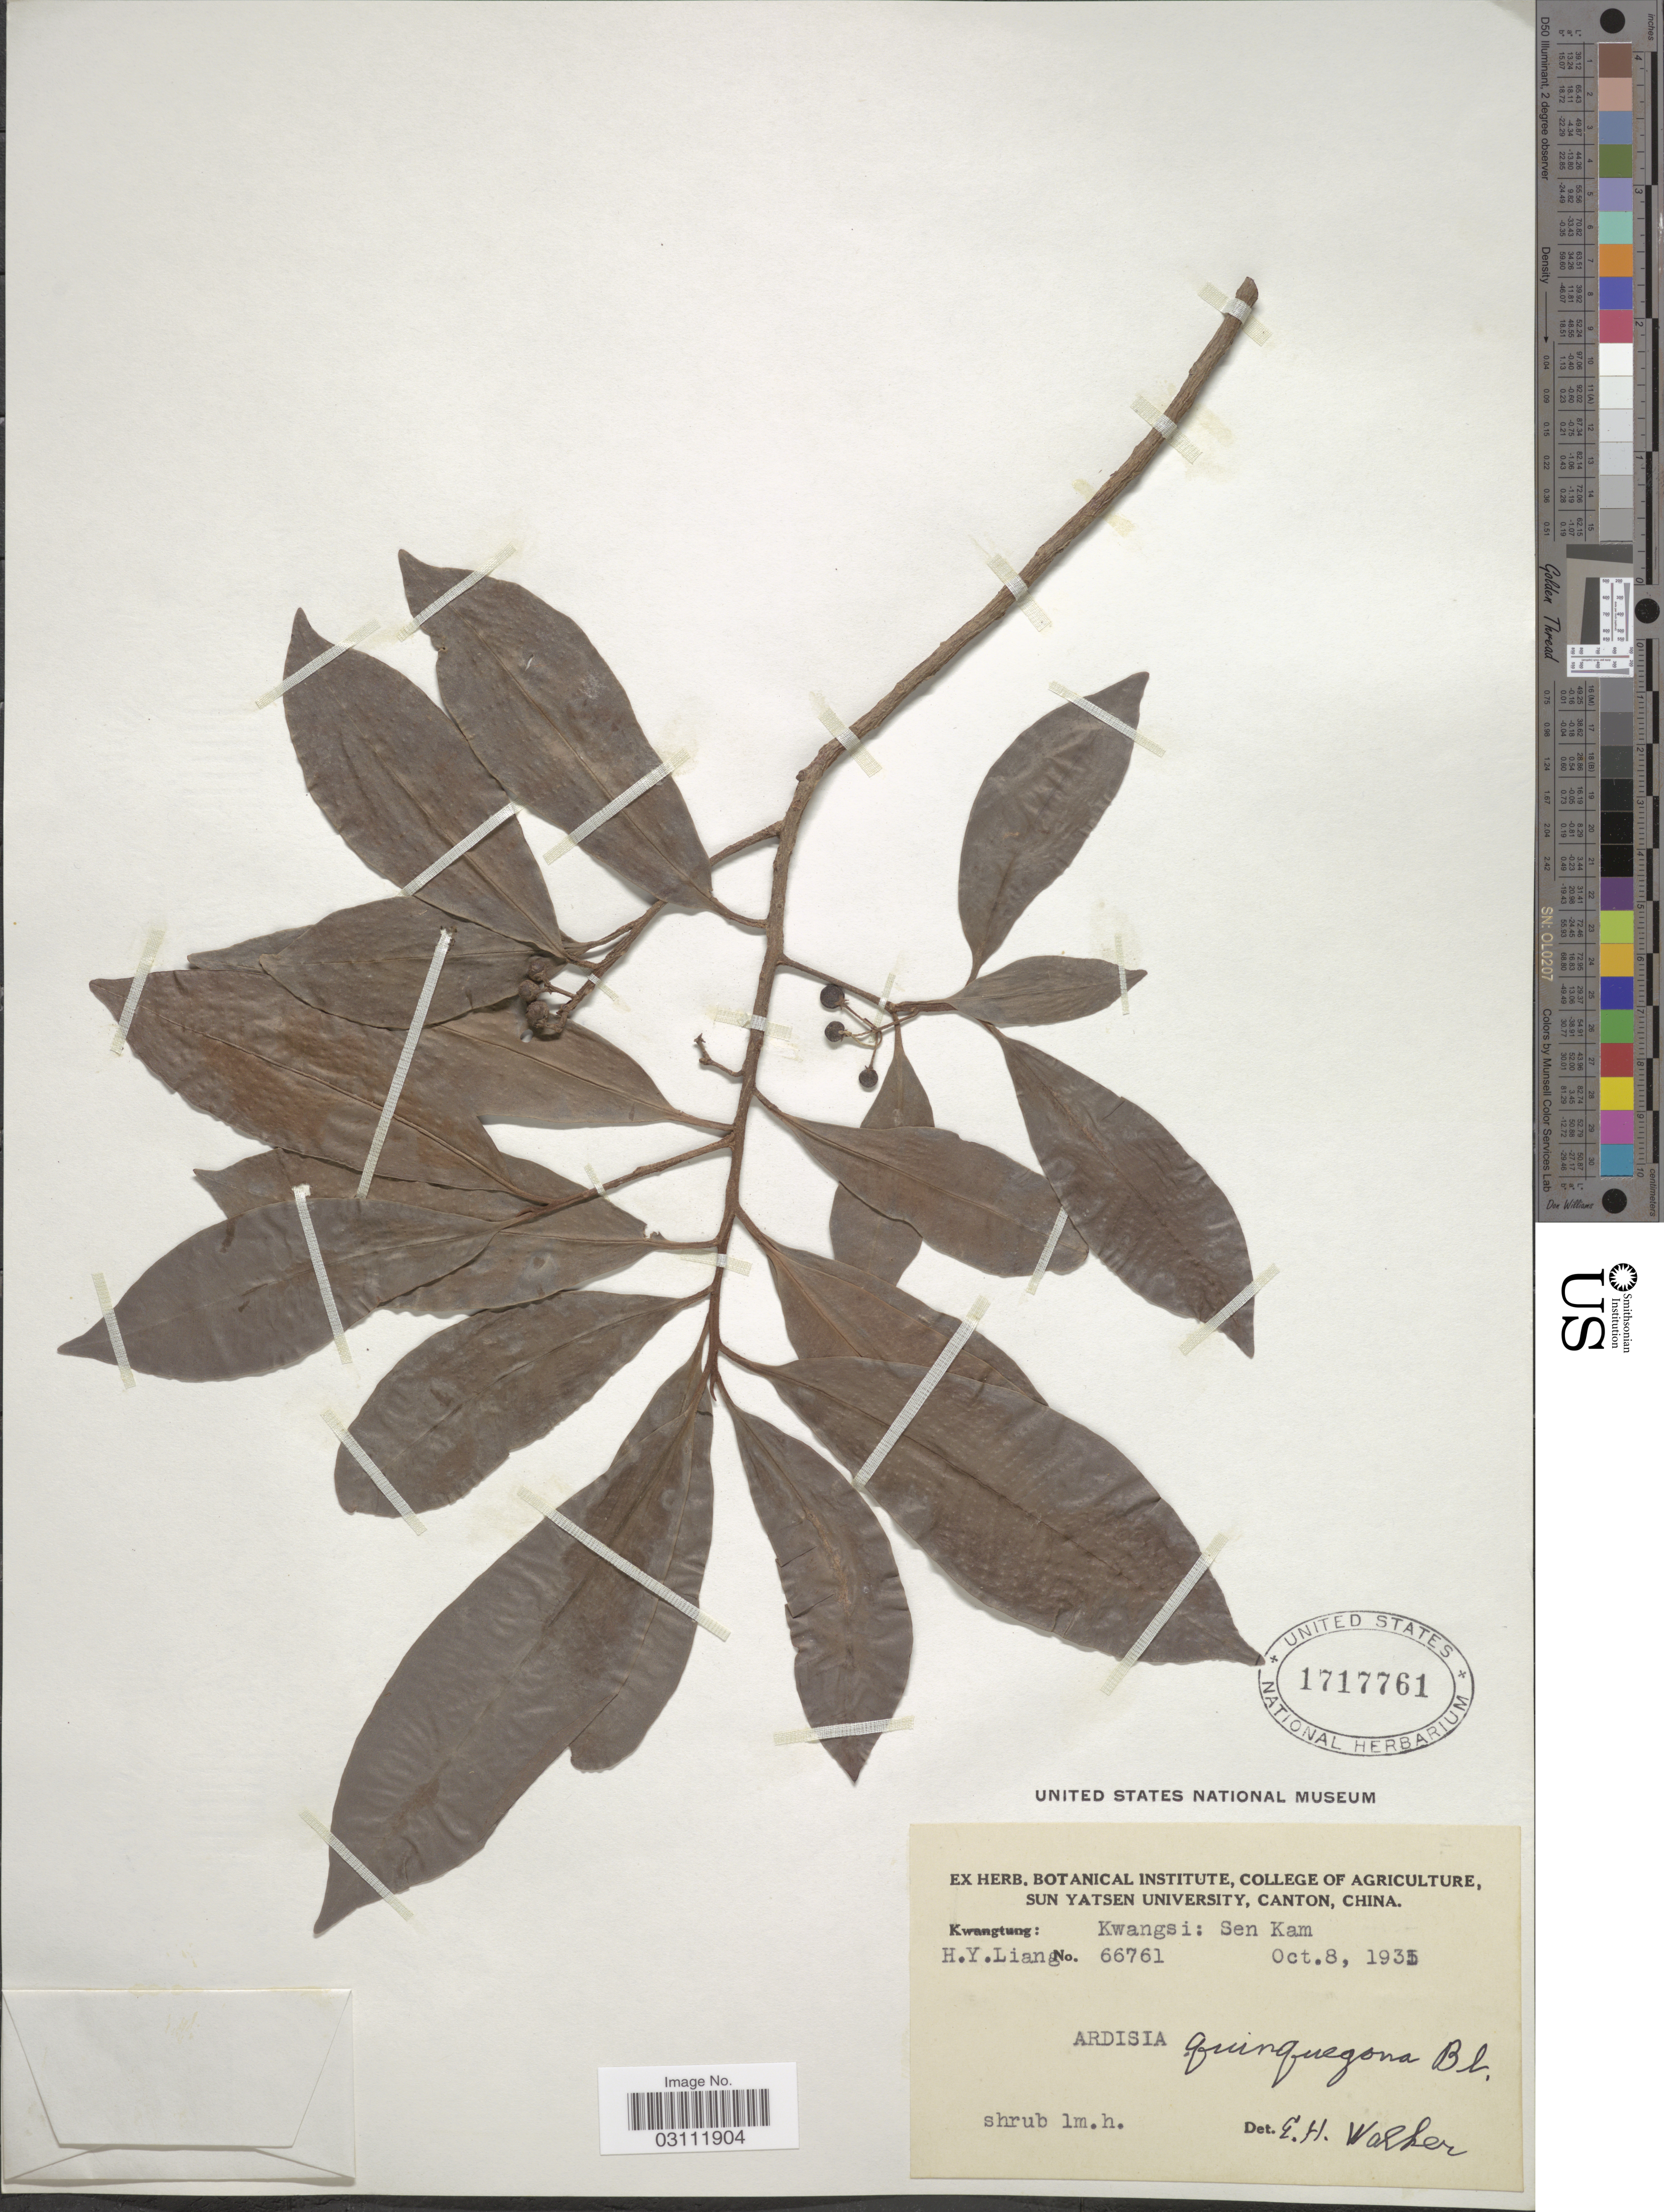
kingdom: Plantae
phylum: Tracheophyta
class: Magnoliopsida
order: Ericales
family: Primulaceae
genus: Ardisia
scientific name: Ardisia quinquegona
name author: Blume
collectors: H. Y. Liang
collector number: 66761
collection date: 1935-10-08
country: China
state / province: Guangxi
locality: Kwangsi: Sen Kam.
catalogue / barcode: US 1717761